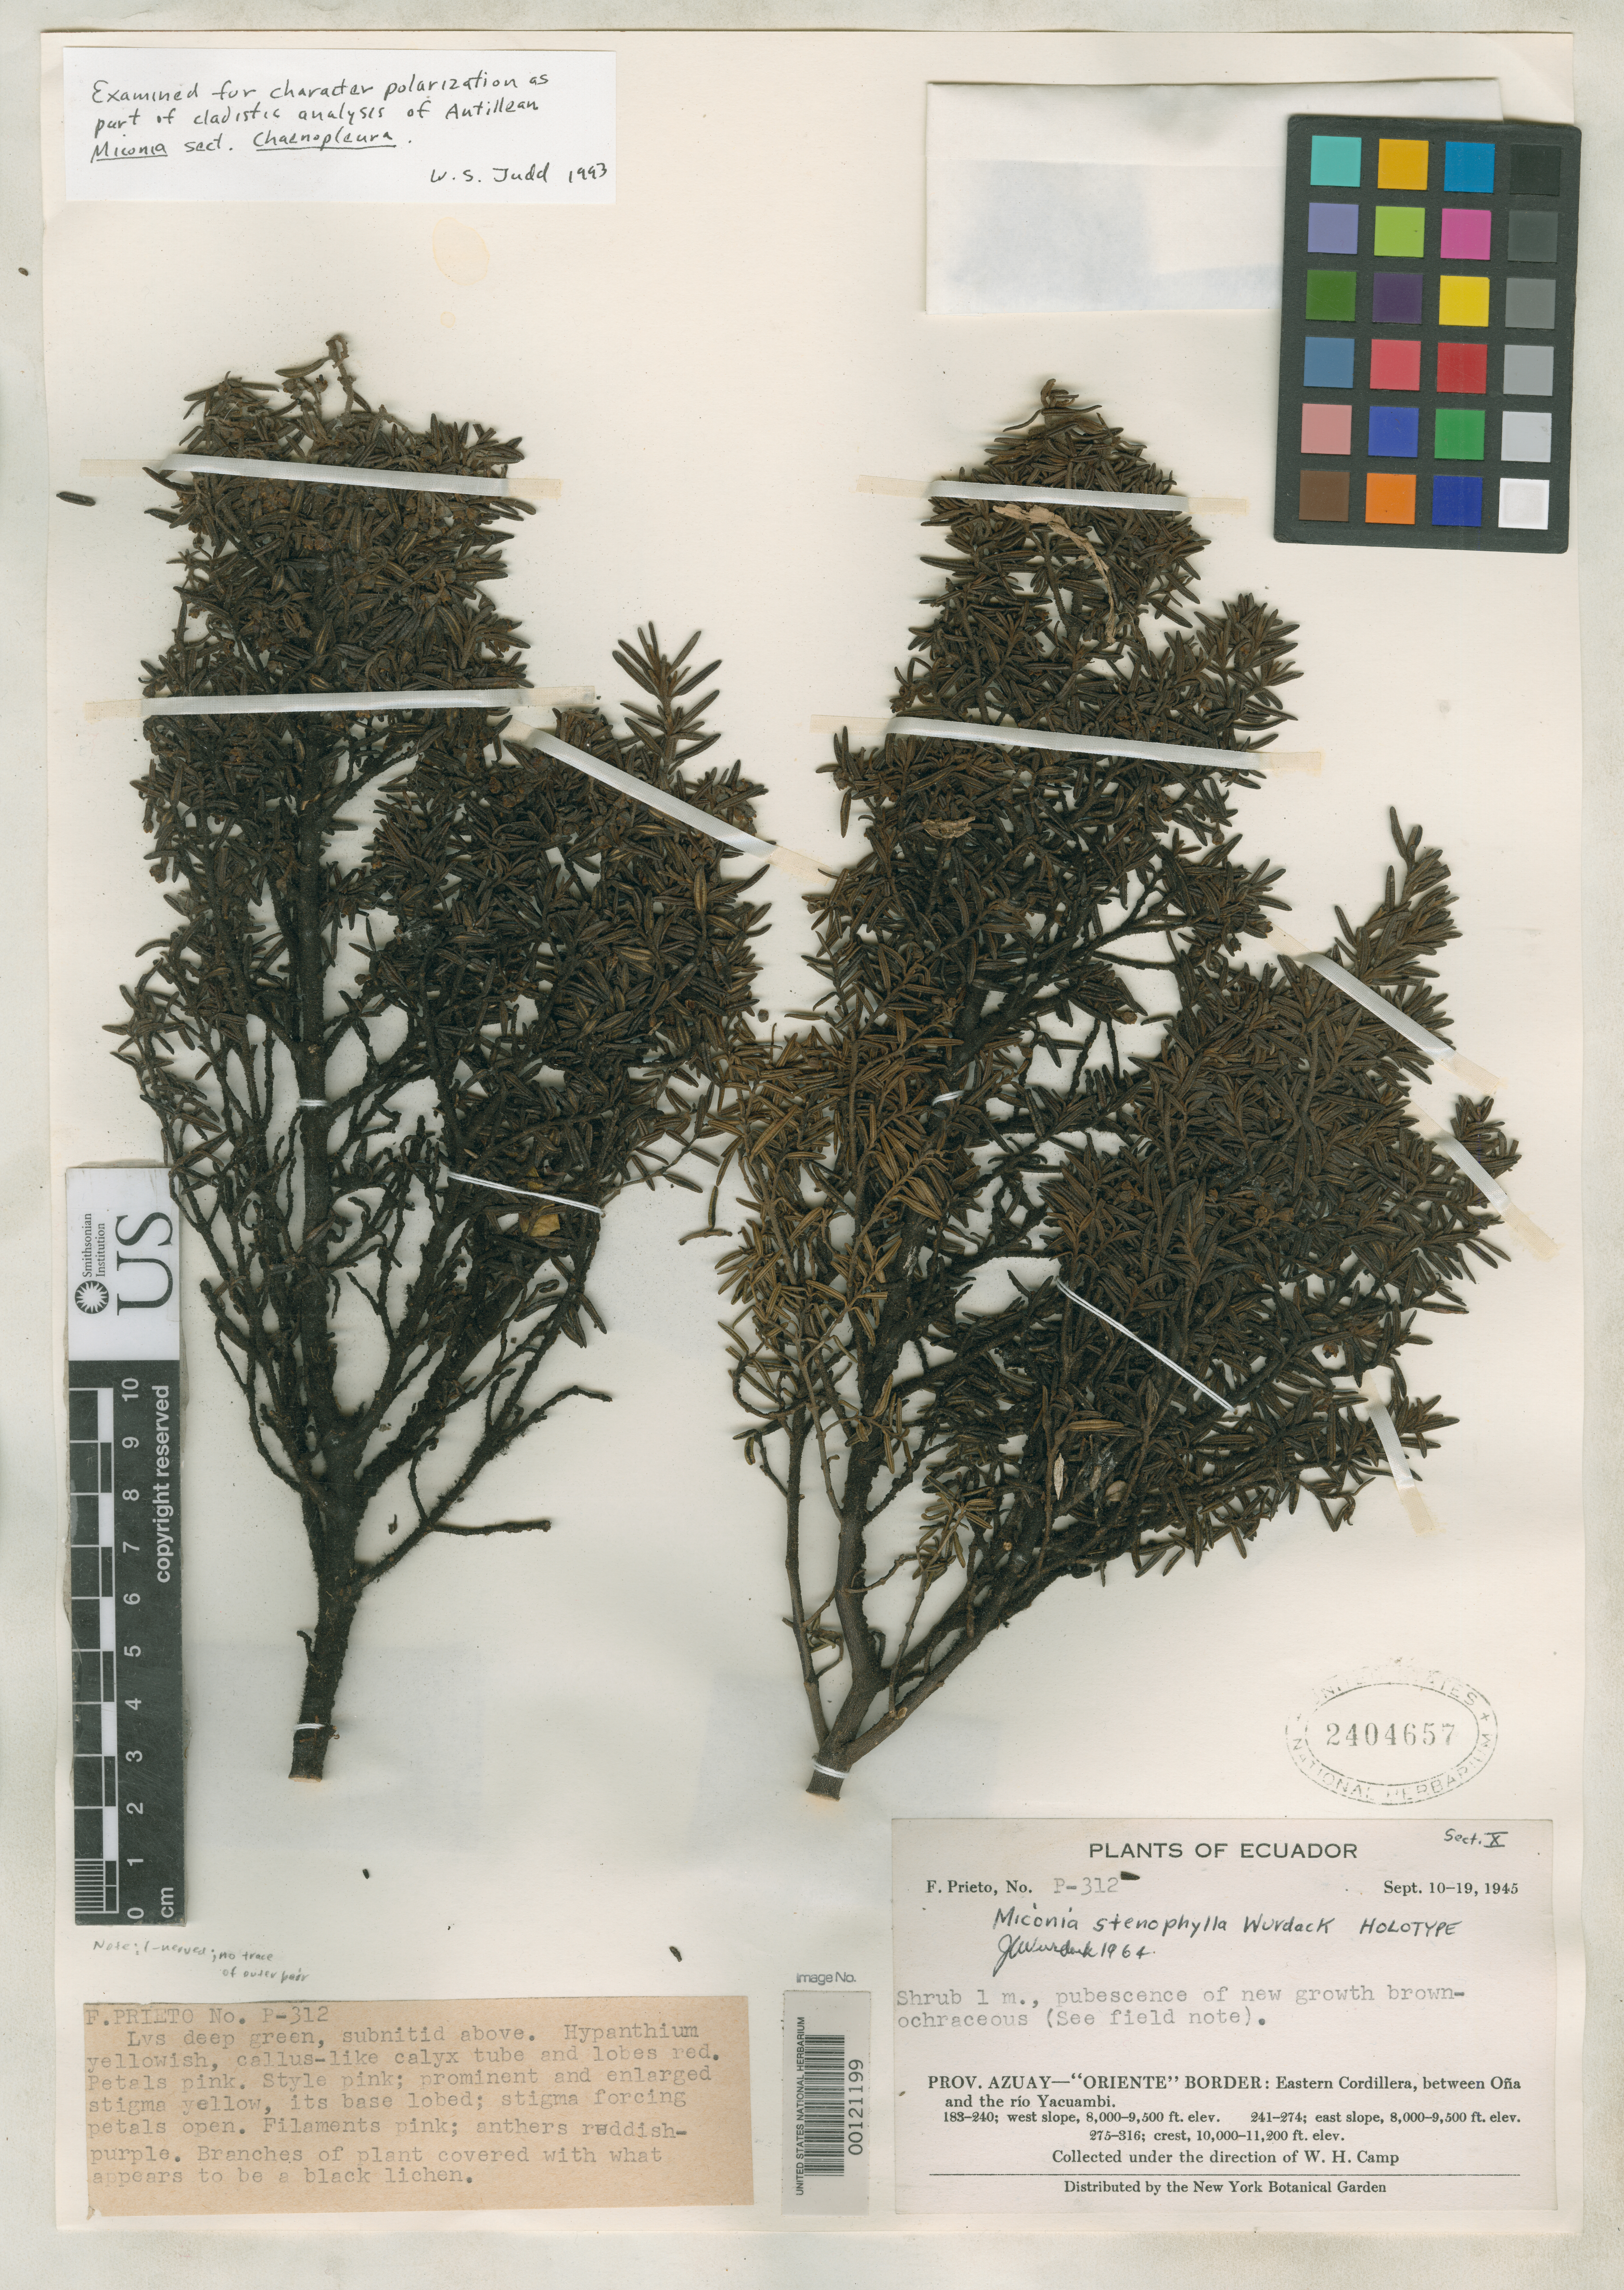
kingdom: Plantae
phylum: Tracheophyta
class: Magnoliopsida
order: Myrtales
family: Melastomataceae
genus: Miconia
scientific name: Miconia stenophylla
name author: Wurdack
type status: Holotype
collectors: F. Prieto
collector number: P-312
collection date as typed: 10 Sep 1945 to 19 Sep 1945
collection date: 1945-09-10/1945-09-19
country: Ecuador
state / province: Azuay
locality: "Oriente" border, Eastern Cordillera, between Ona & Rio Yacuambi.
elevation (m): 2438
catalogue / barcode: US 2404657